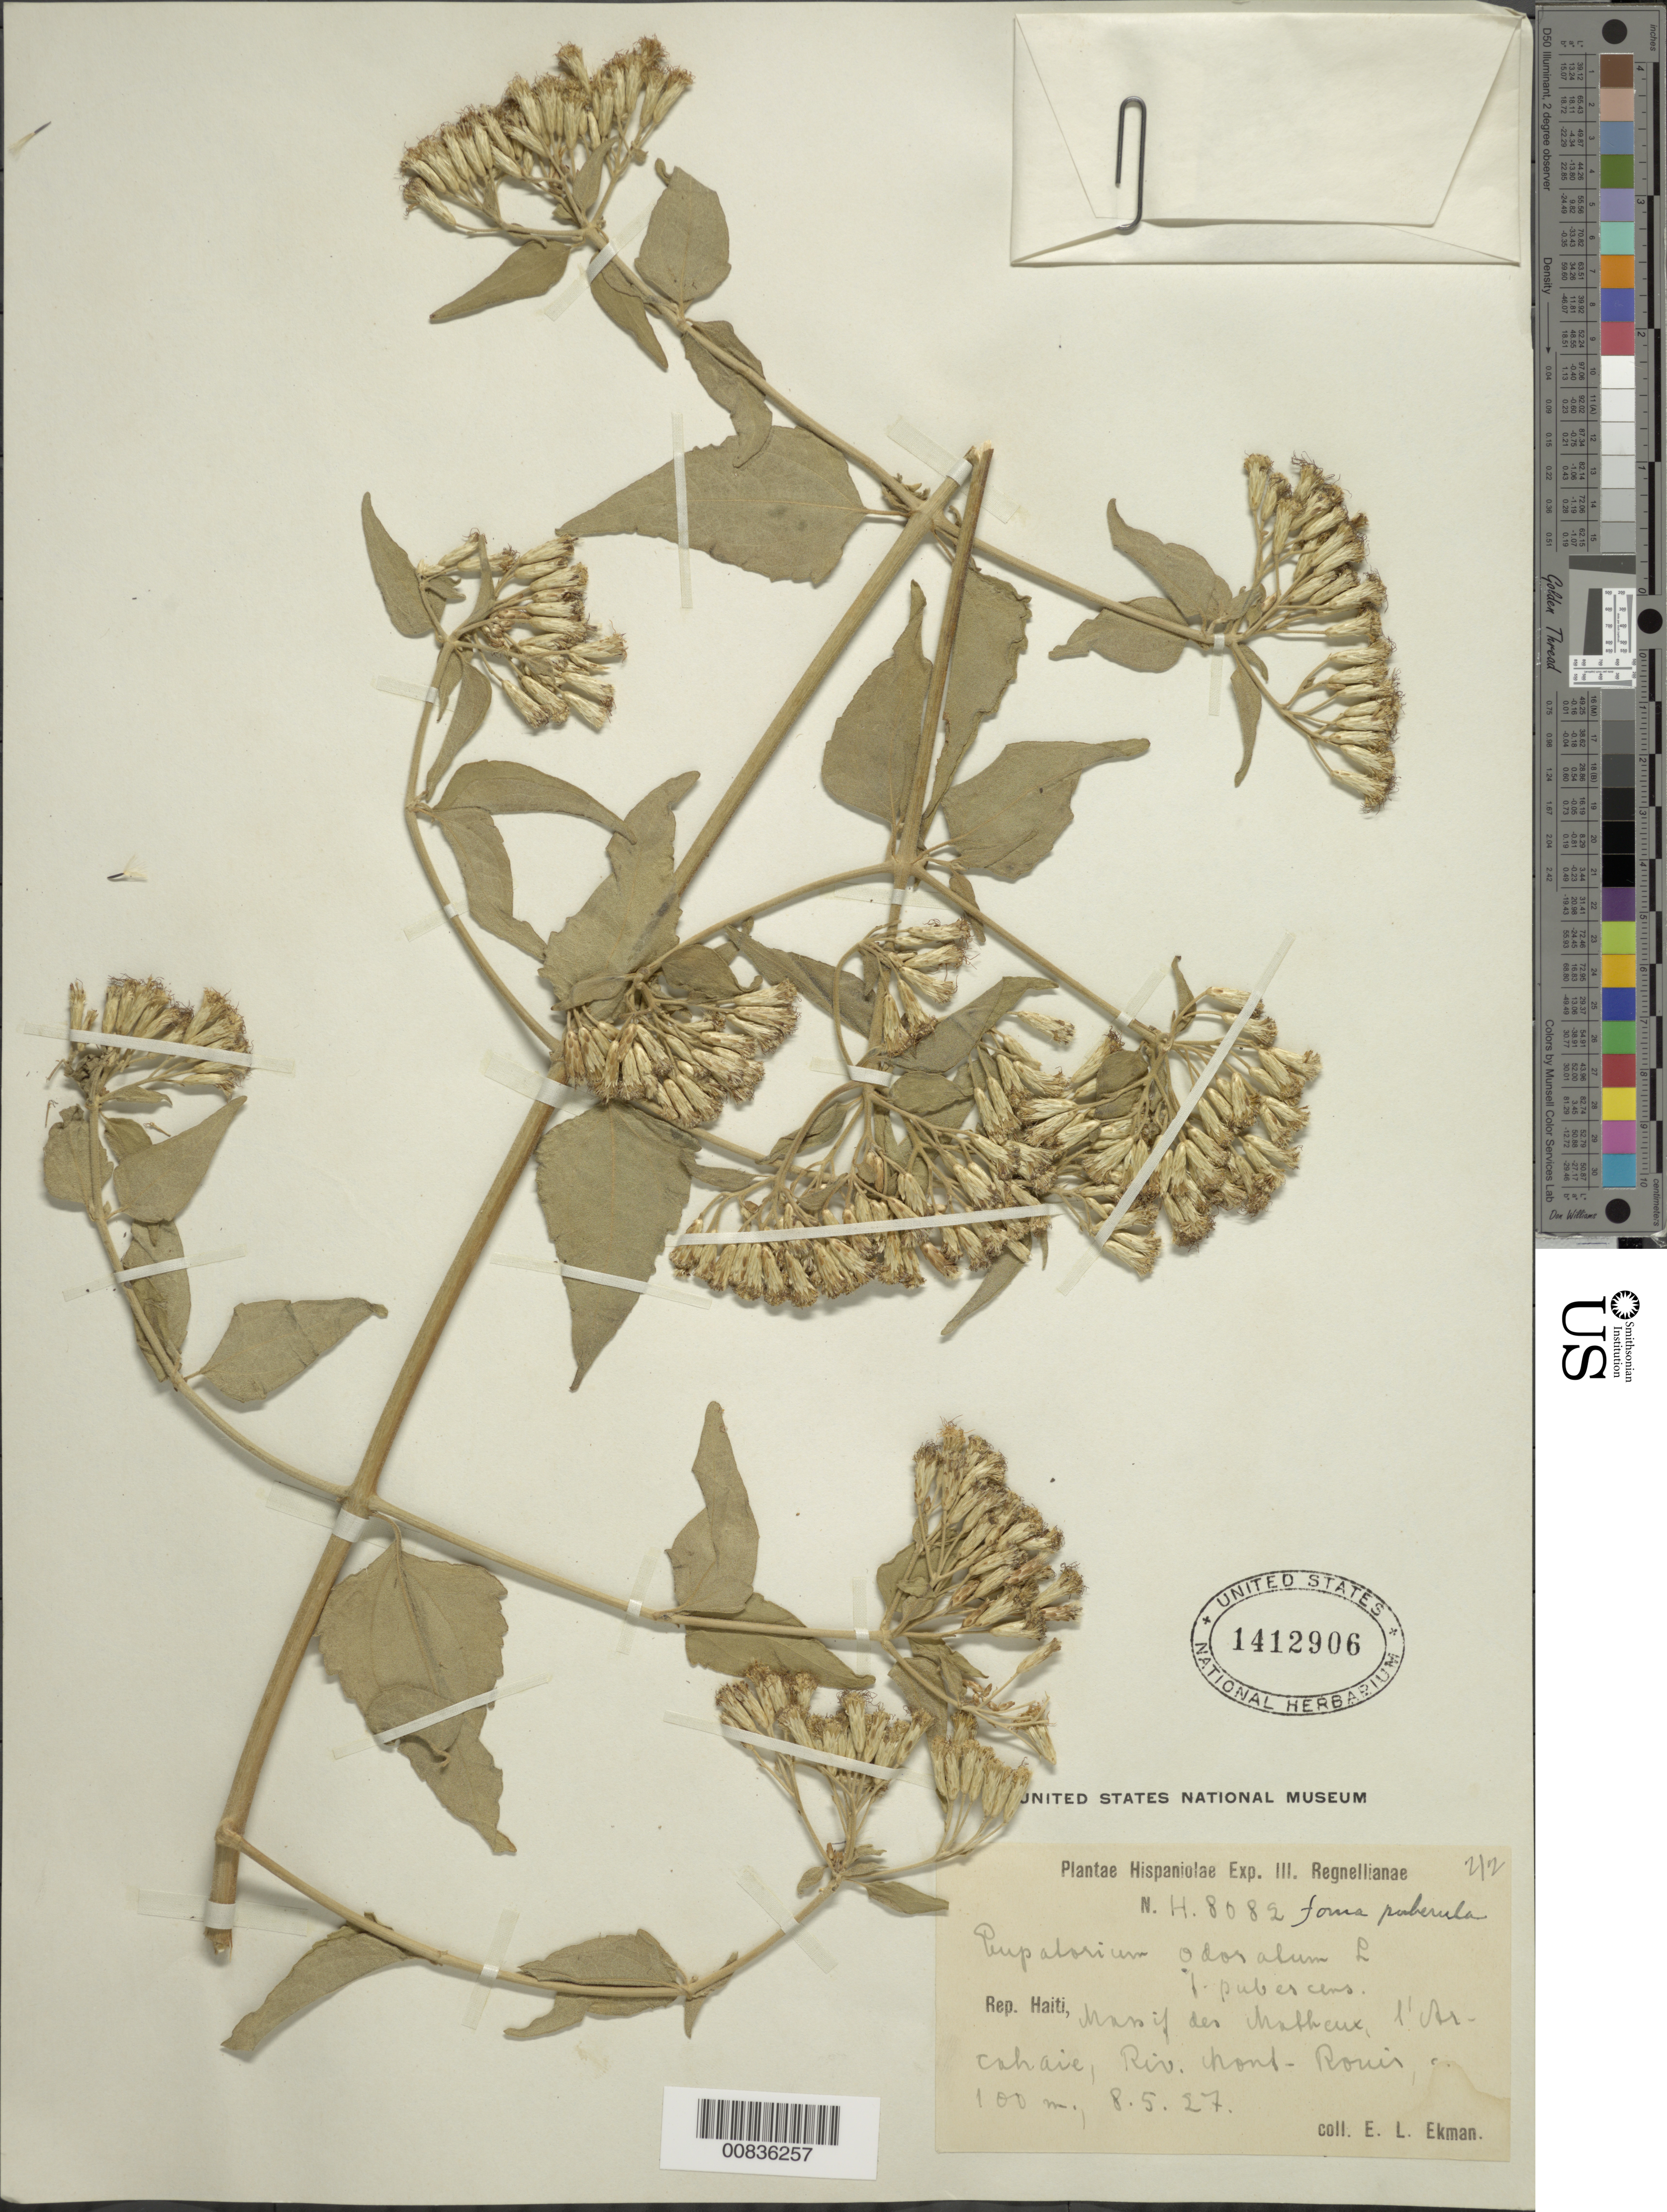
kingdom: Plantae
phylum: Tracheophyta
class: Magnoliopsida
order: Asterales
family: Asteraceae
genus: Chromolaena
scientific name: Chromolaena odorata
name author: (L.) R.M. King & H. Rob.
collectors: E. L. Ekman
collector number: H 8082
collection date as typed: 08 May 1927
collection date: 1927-05-08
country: Haiti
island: Hispaniola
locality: Massif des Matheux, l'Arcahaie, at Rivière Mont-Rouir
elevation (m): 100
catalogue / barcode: US 1412906